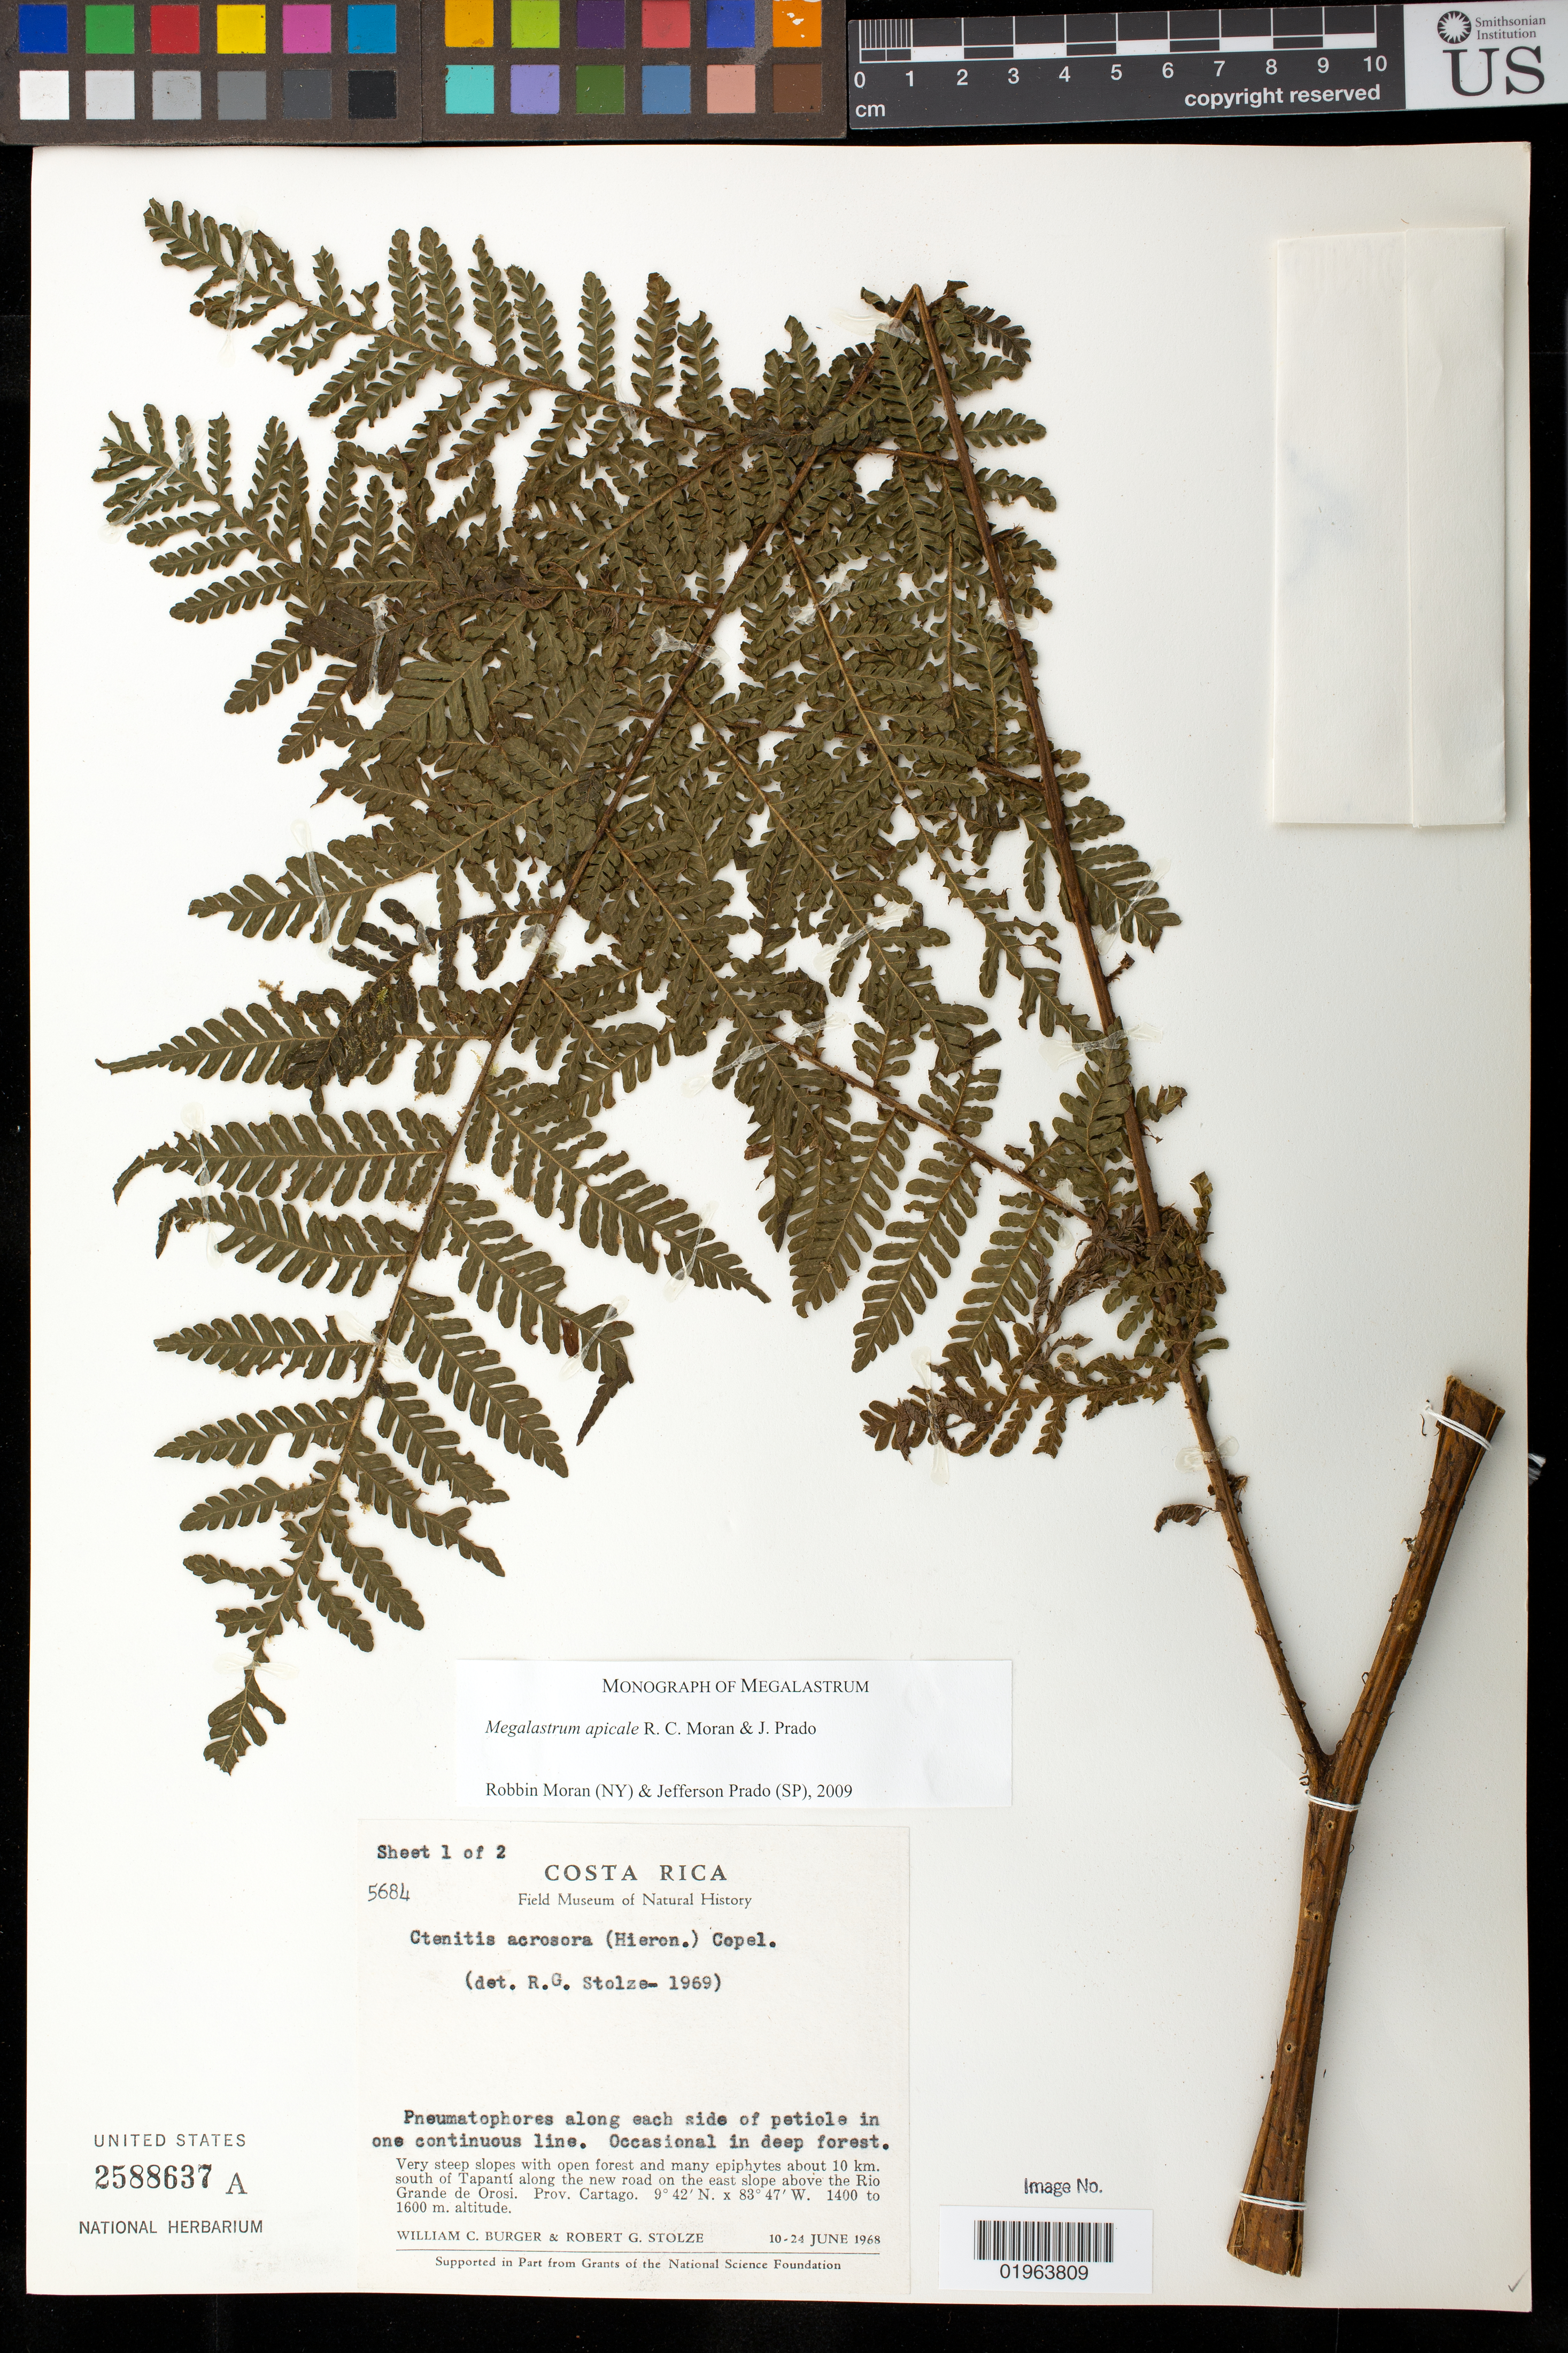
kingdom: Plantae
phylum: Tracheophyta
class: Polypodiopsida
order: Polypodiales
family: Dryopteridaceae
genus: Megalastrum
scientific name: Megalastrum apicale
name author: R.C. Moran & J. Prado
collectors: W. Burger & R. G. Stolze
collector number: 5684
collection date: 1968-06-10/1968-06-24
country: Costa Rica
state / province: Cartago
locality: About 10 km. south of Tapantí along the new road on the east slope above the Rio Grande de Orosi.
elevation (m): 1400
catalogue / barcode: US 2588637